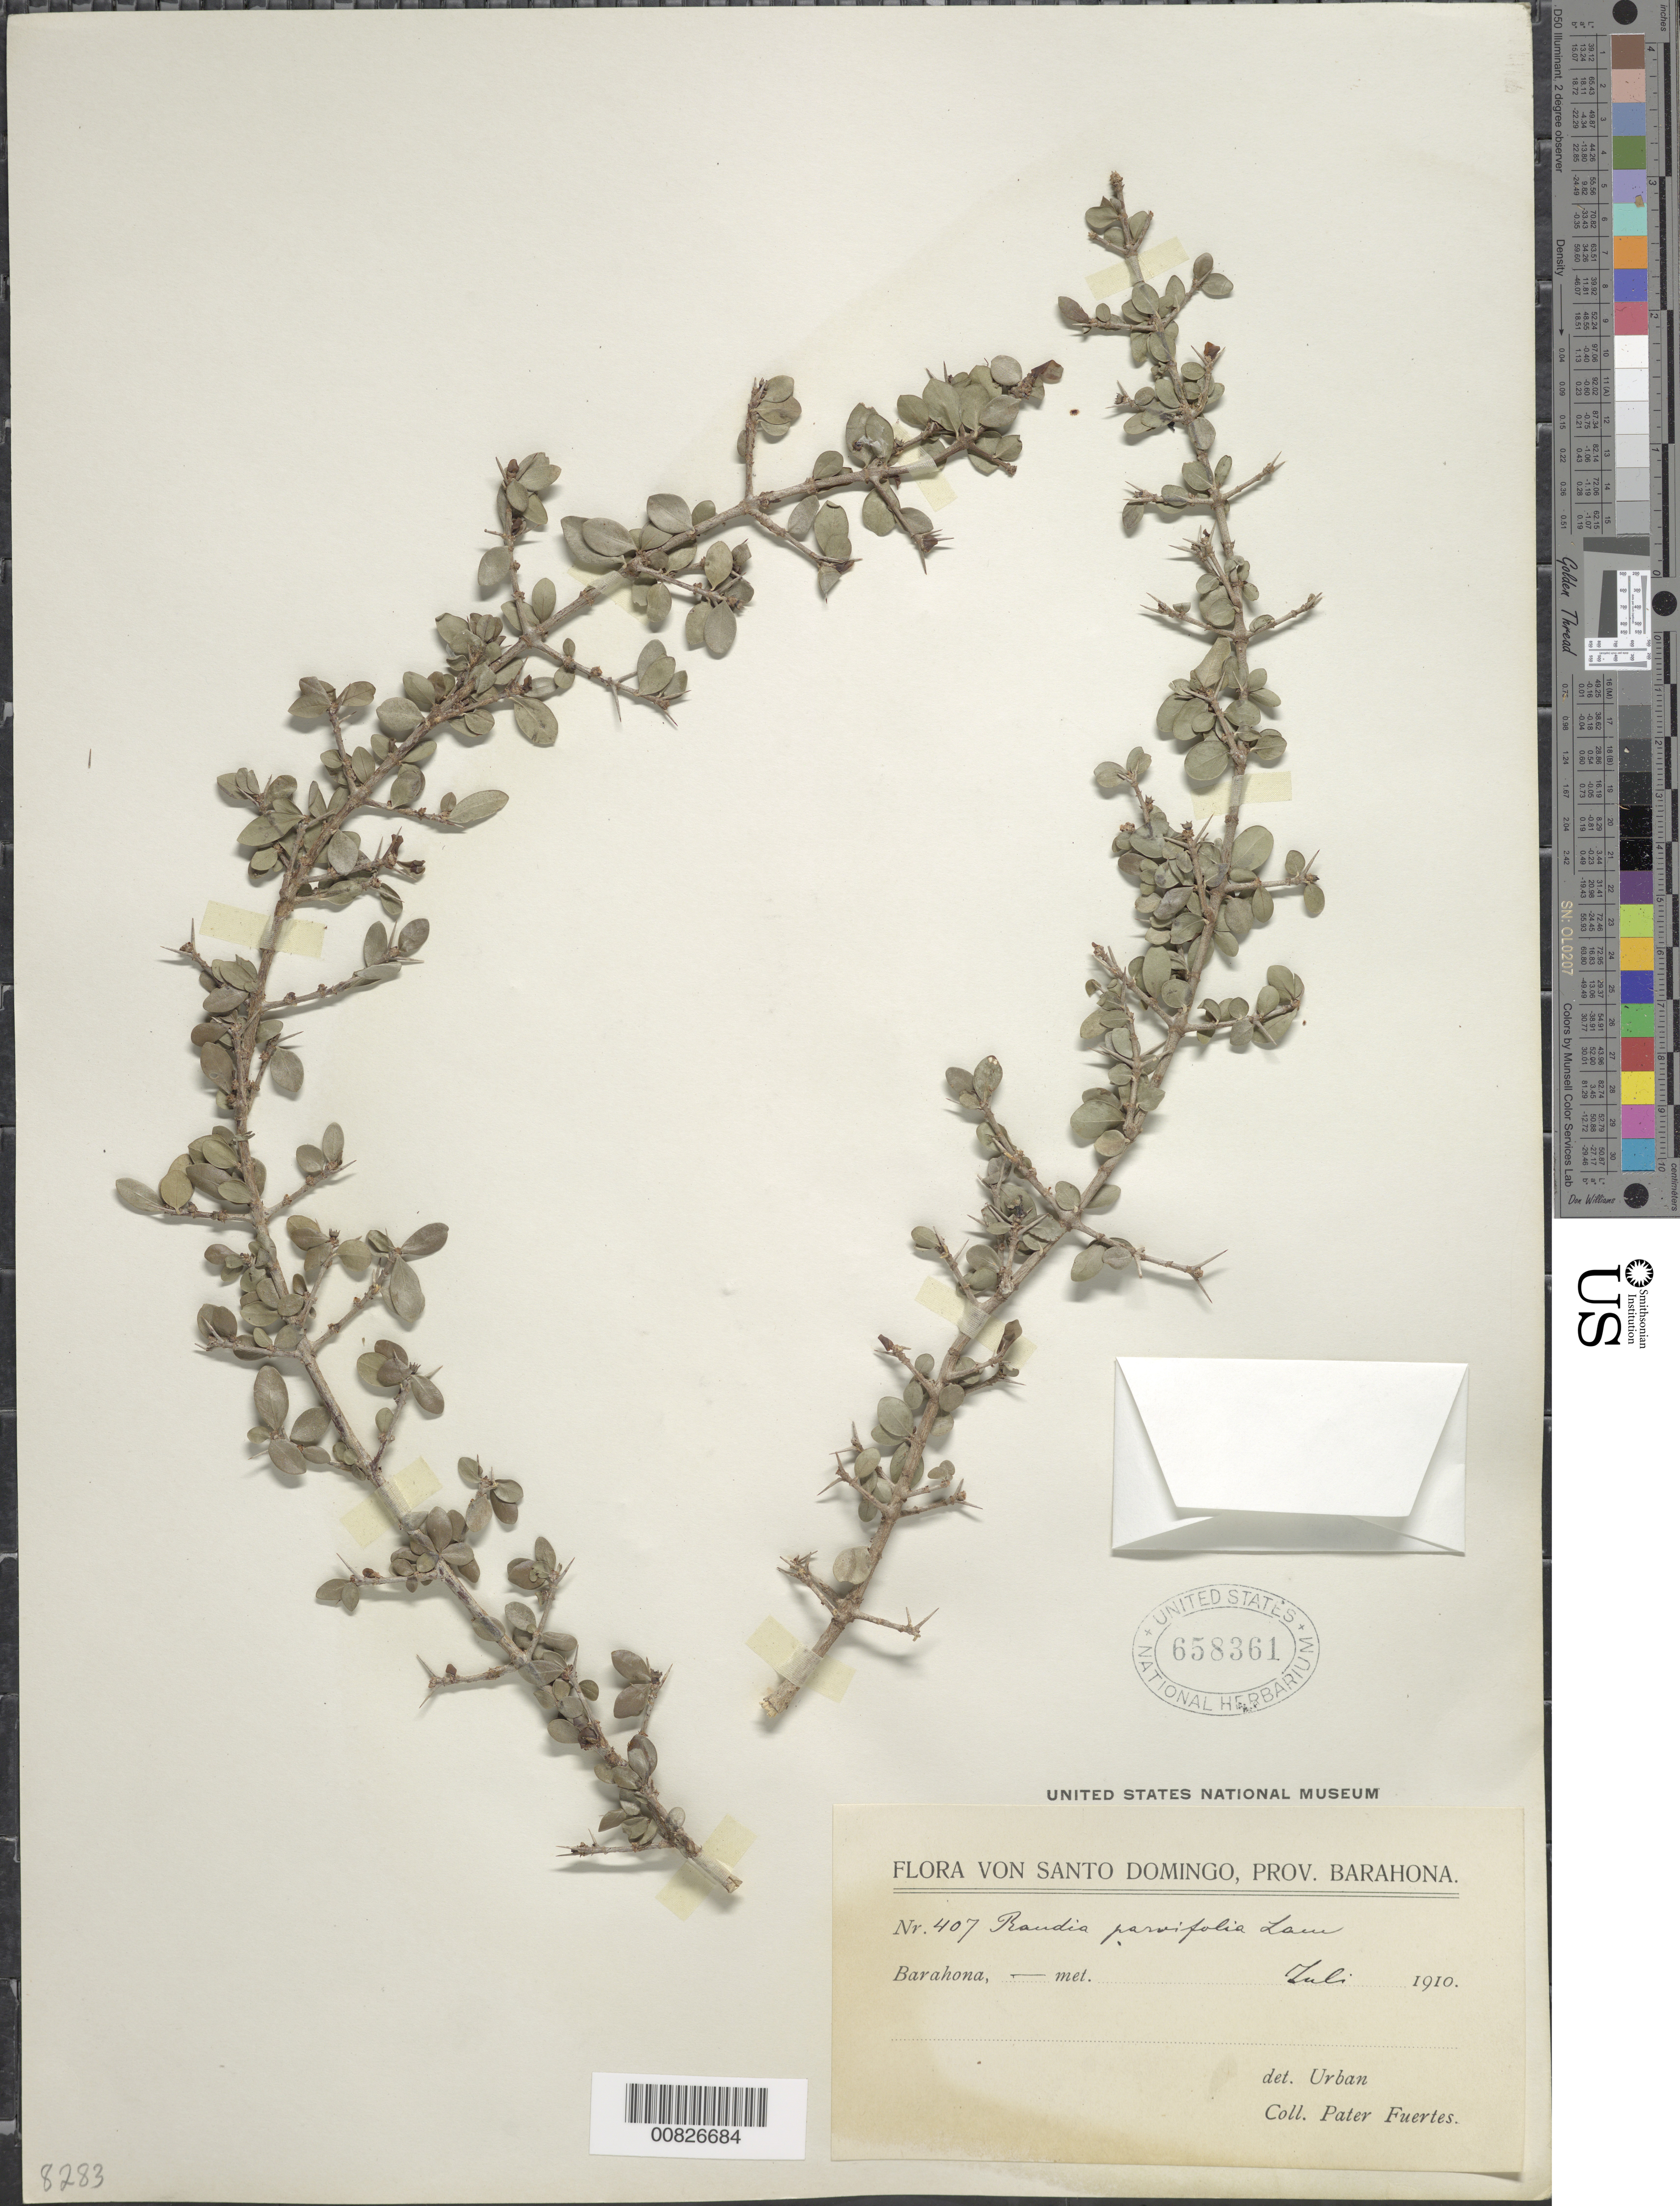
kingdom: Plantae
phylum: Tracheophyta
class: Magnoliopsida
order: Gentianales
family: Rubiaceae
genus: Randia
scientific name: Randia parvifolia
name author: Lam.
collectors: M. D. Fuertes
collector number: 407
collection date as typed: Jul 1910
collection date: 1910-07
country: Dominican Republic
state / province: Barahona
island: Hispaniola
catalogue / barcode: US 658361